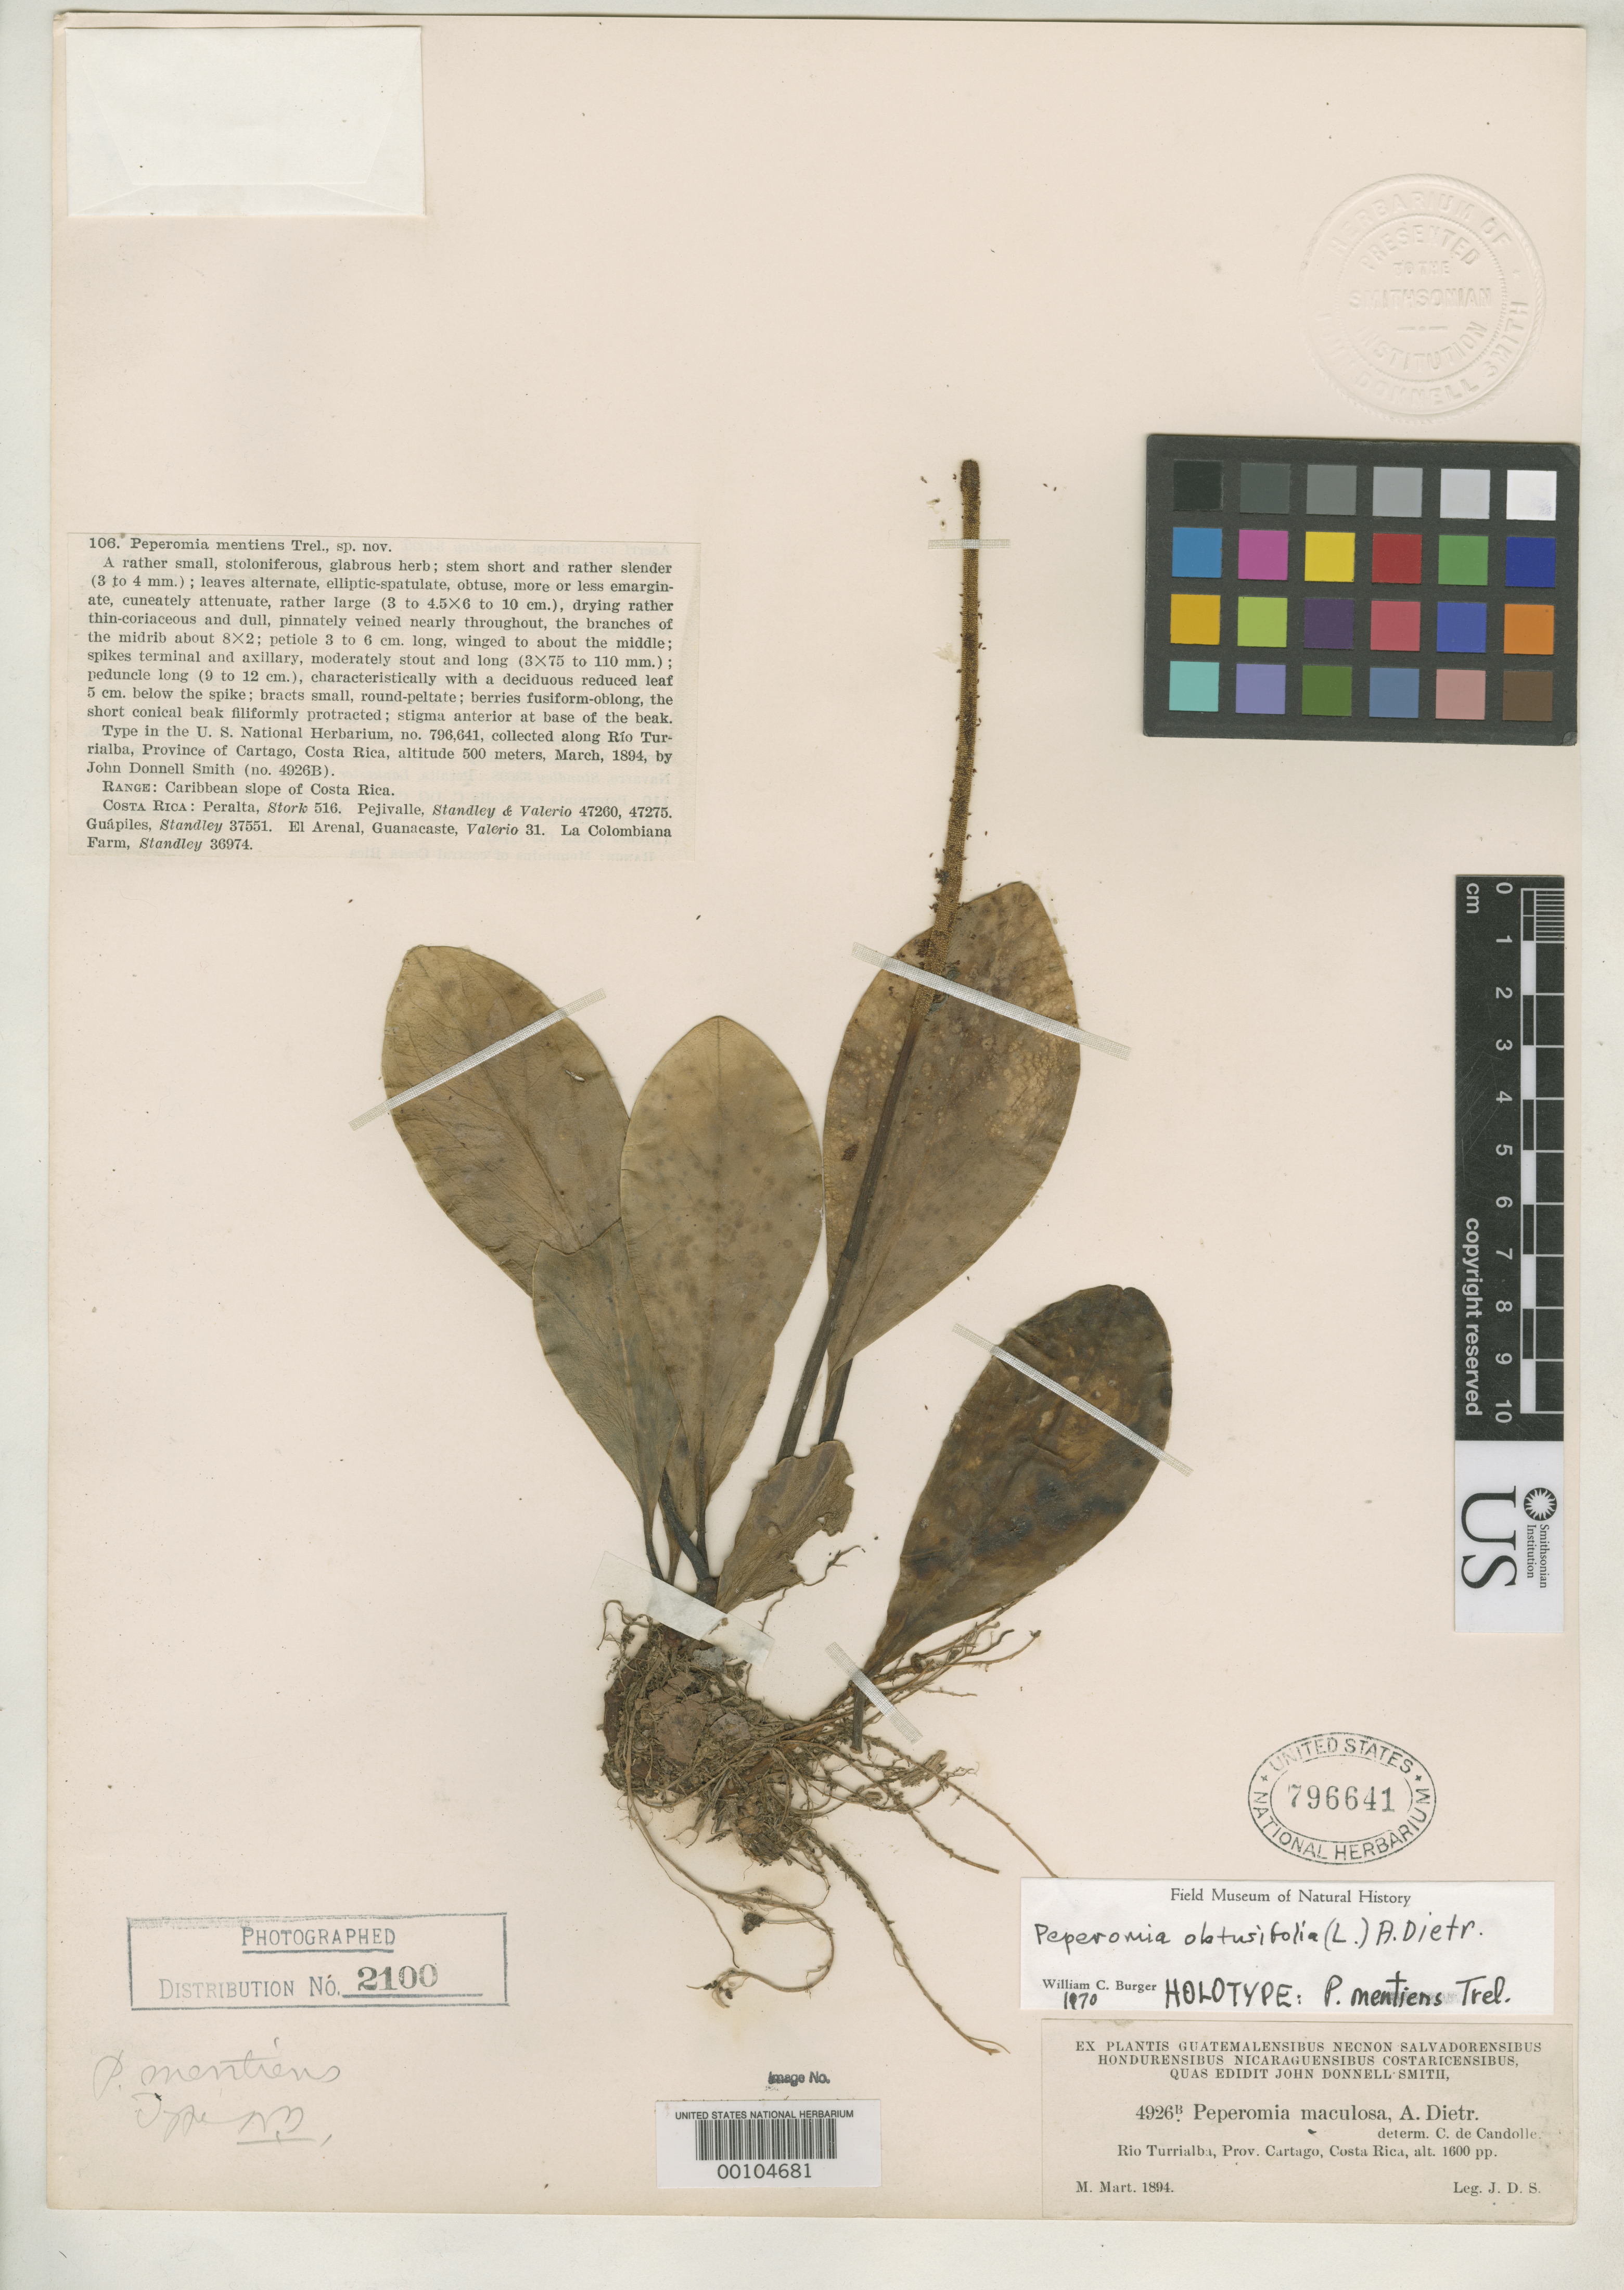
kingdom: Plantae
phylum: Tracheophyta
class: Magnoliopsida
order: Piperales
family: Piperaceae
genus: Peperomia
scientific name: Peperomia mentiens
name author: Trel.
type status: Holotype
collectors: J. Donnell Smith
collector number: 4926 b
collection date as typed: Mar 1894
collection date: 1894-03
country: Costa Rica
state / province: Cartago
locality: Rio Turrialba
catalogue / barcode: US 796641